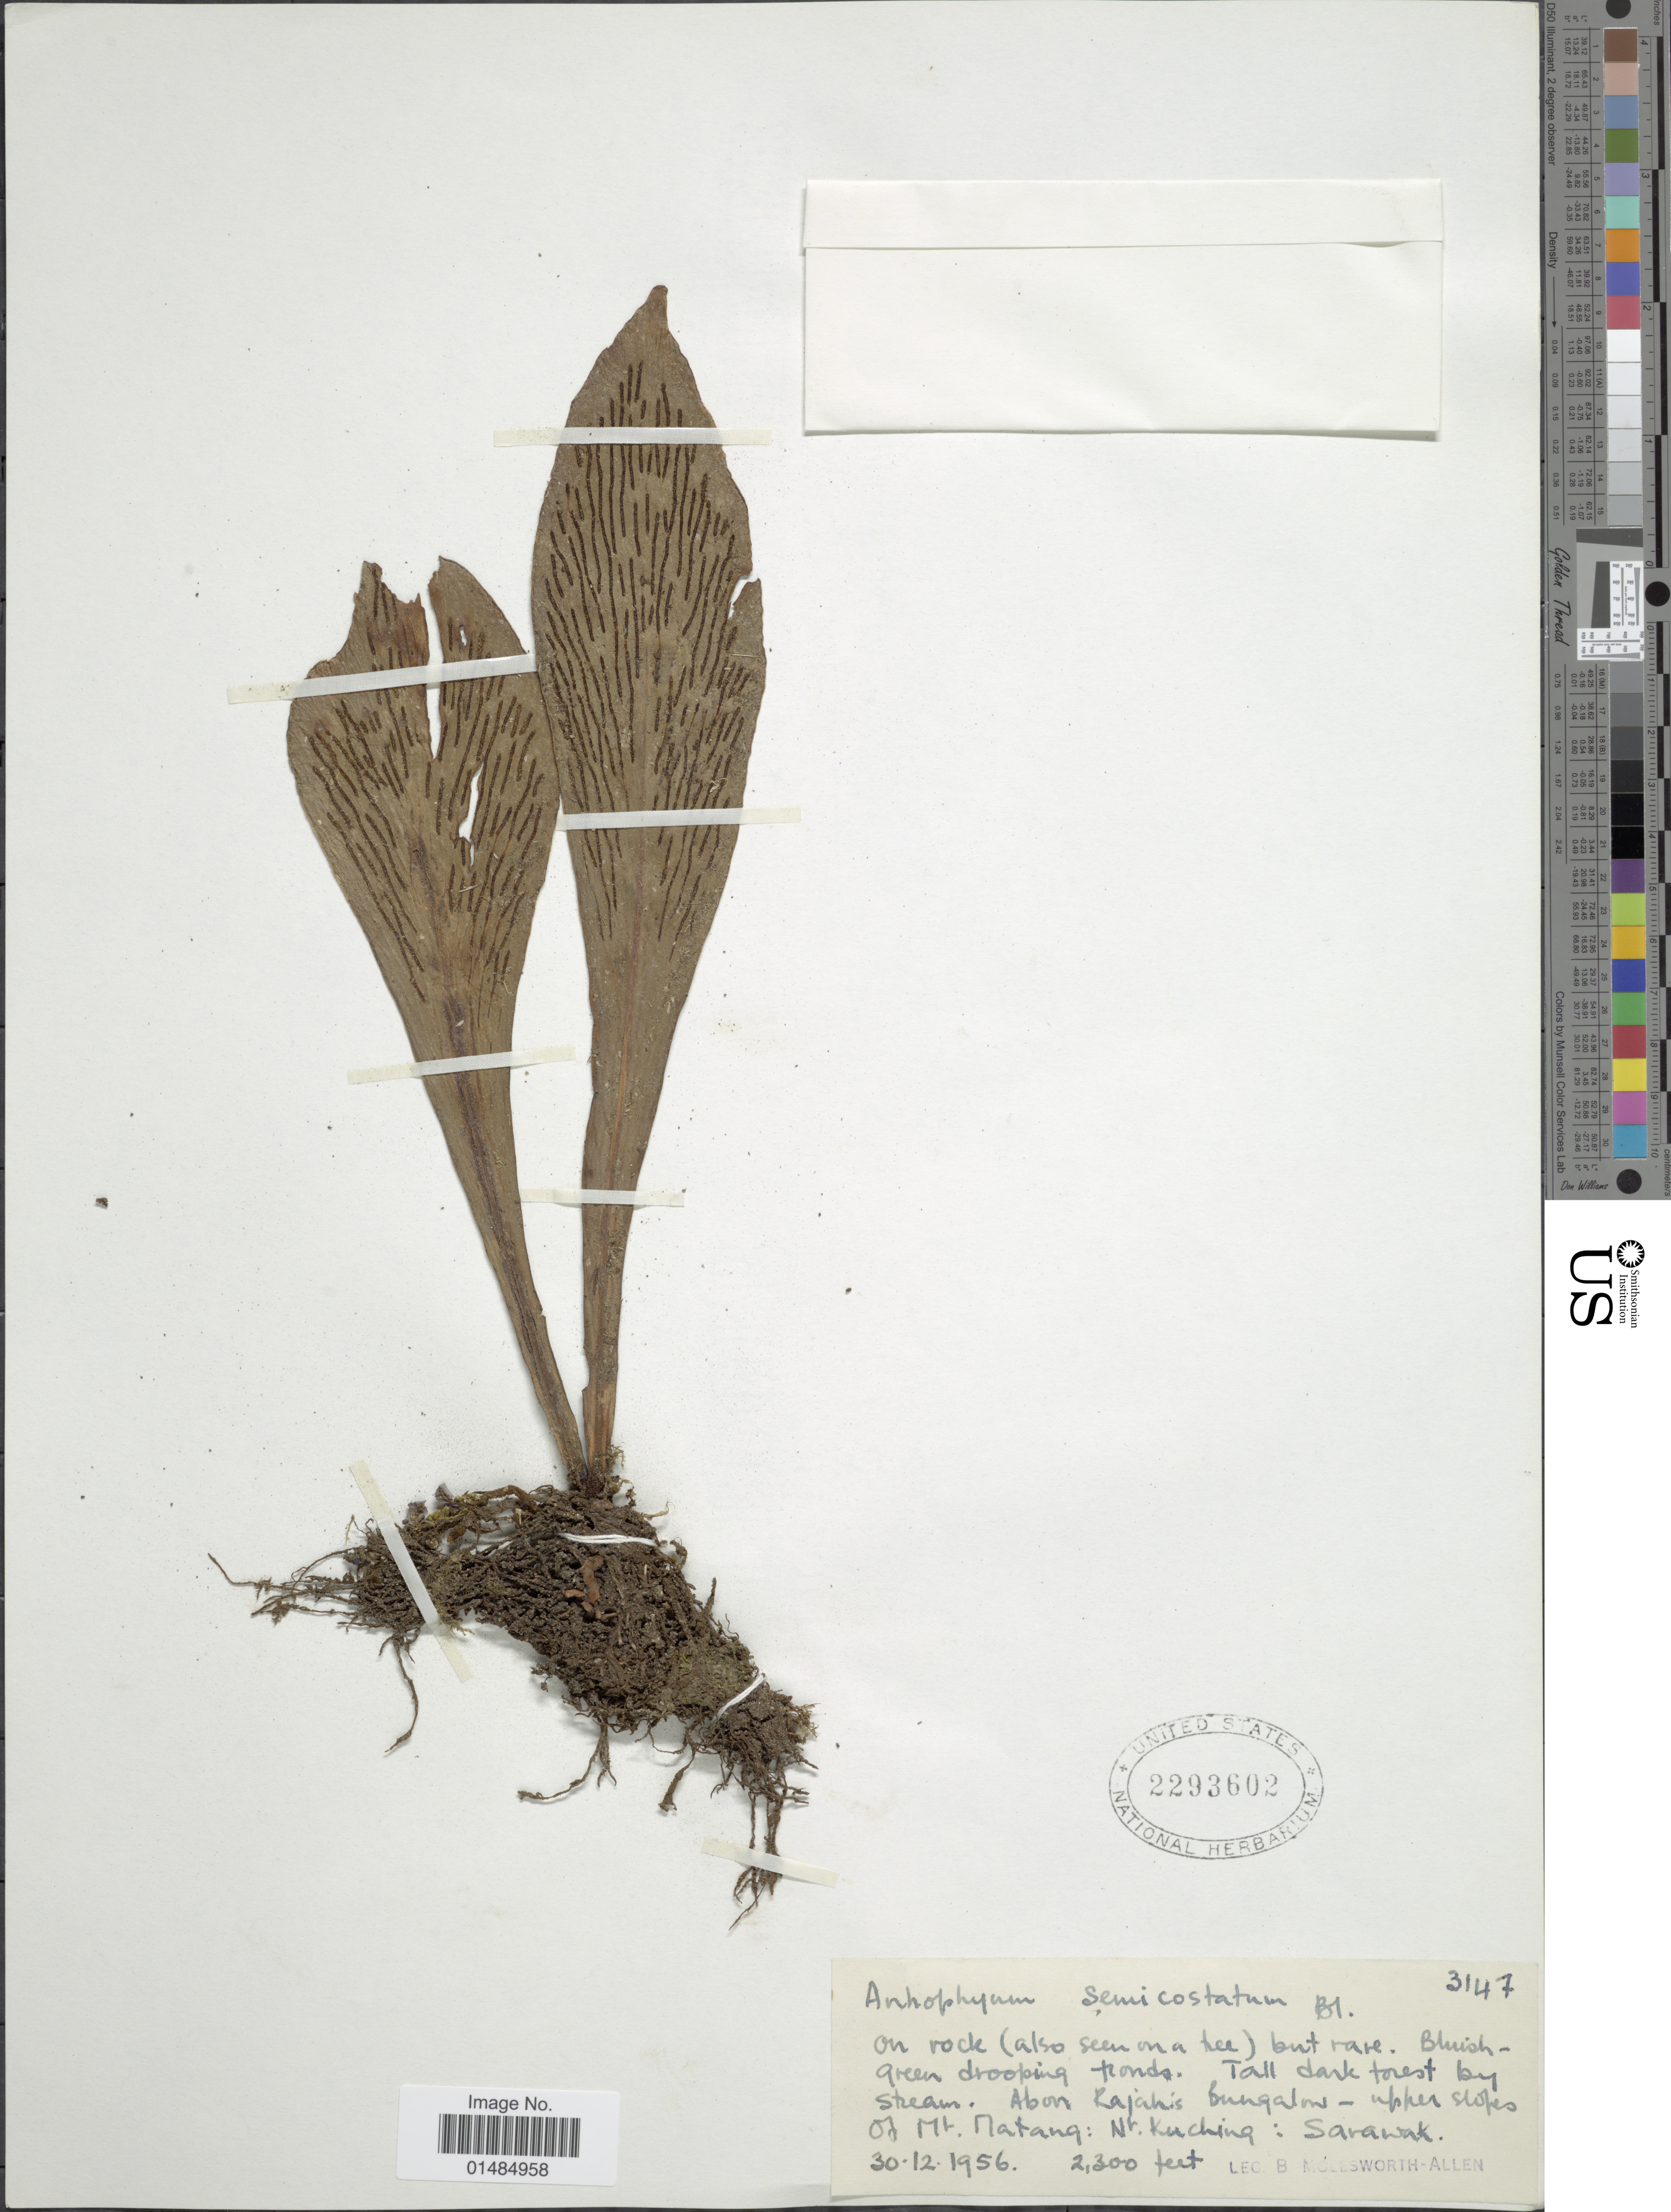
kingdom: Plantae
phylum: Tracheophyta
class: Polypodiopsida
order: Polypodiales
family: Pteridaceae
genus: Antrophyum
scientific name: Antrophyum semicostatum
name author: Blume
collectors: B. E. G. Molesworth-Allen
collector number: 3147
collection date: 1956-12-30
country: Malaysia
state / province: Sarawak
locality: Above Rajah's Bungalow - upper slopes of Mt. Matang. Nr. Kuching [Near Kuching]: Sarawak.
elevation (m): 701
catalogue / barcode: US 2293602